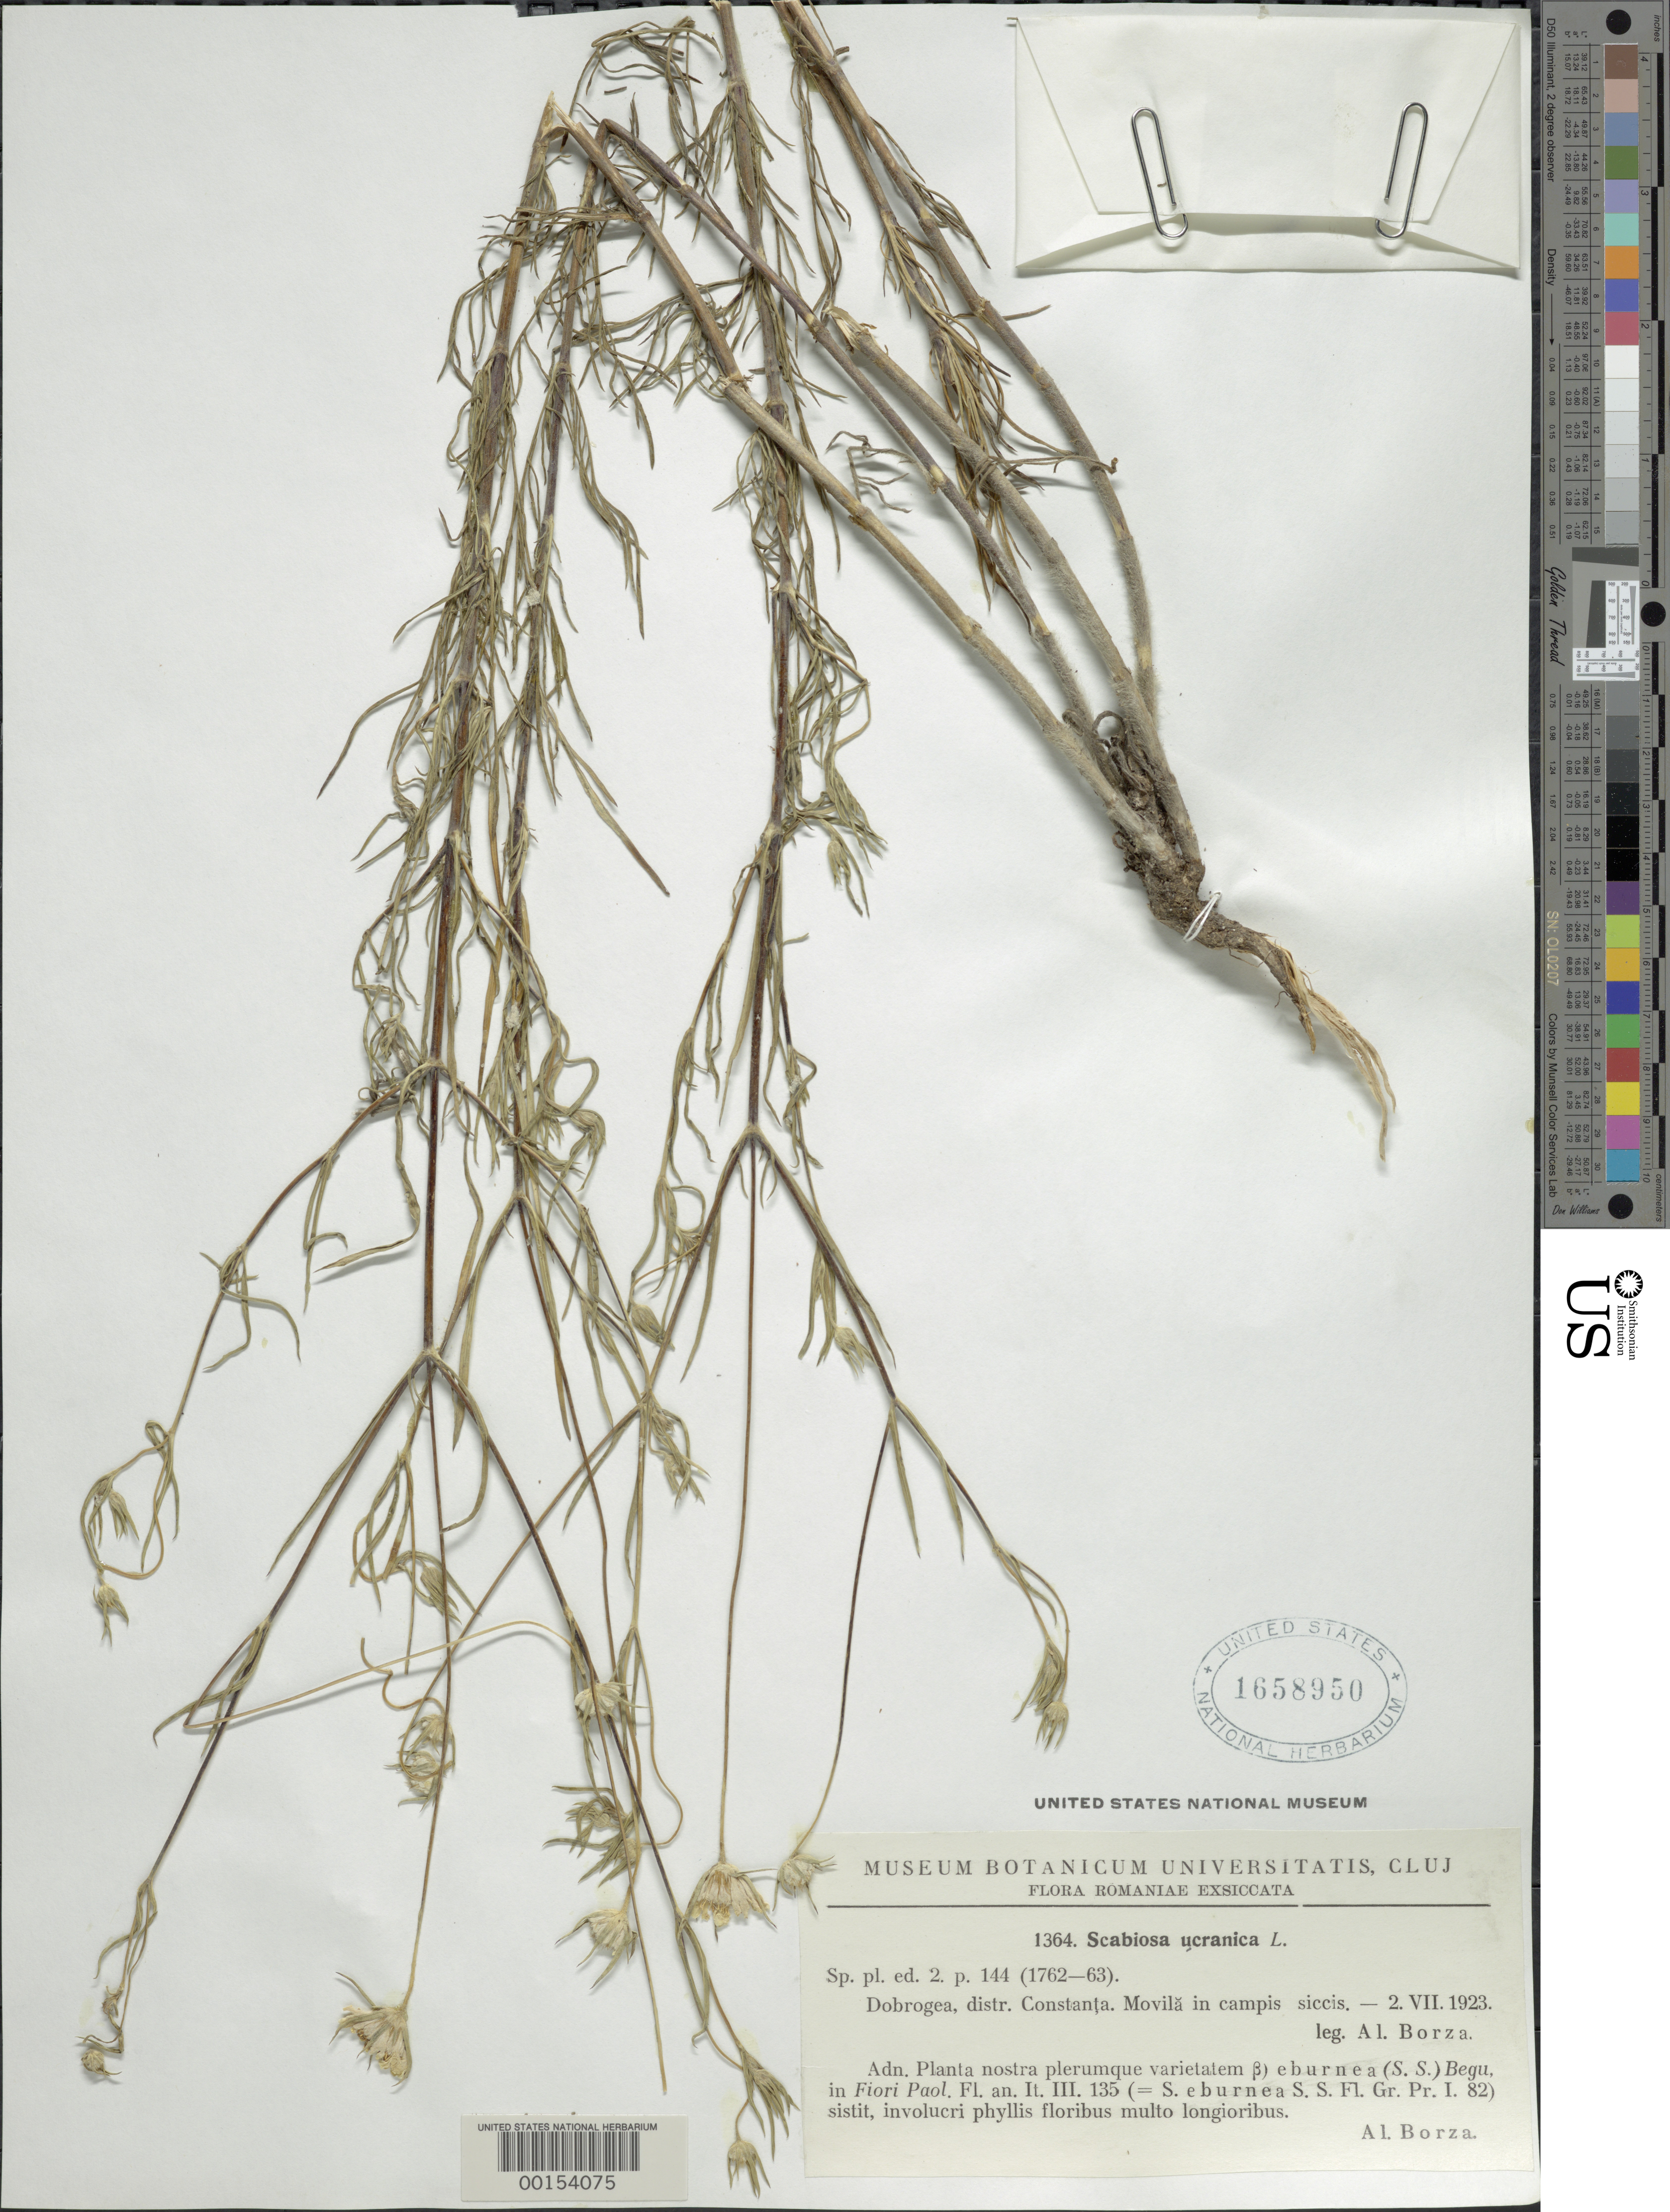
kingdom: Plantae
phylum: Tracheophyta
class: Magnoliopsida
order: Dipsacales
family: Caprifoliaceae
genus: Scabiosa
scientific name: Scabiosa ucranica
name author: L.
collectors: A. Borza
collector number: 1364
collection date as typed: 02 Jul 1923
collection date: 1923-07-02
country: Romania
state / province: Constanta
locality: Constanta, Dobrogea Dist.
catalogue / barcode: US 1658950